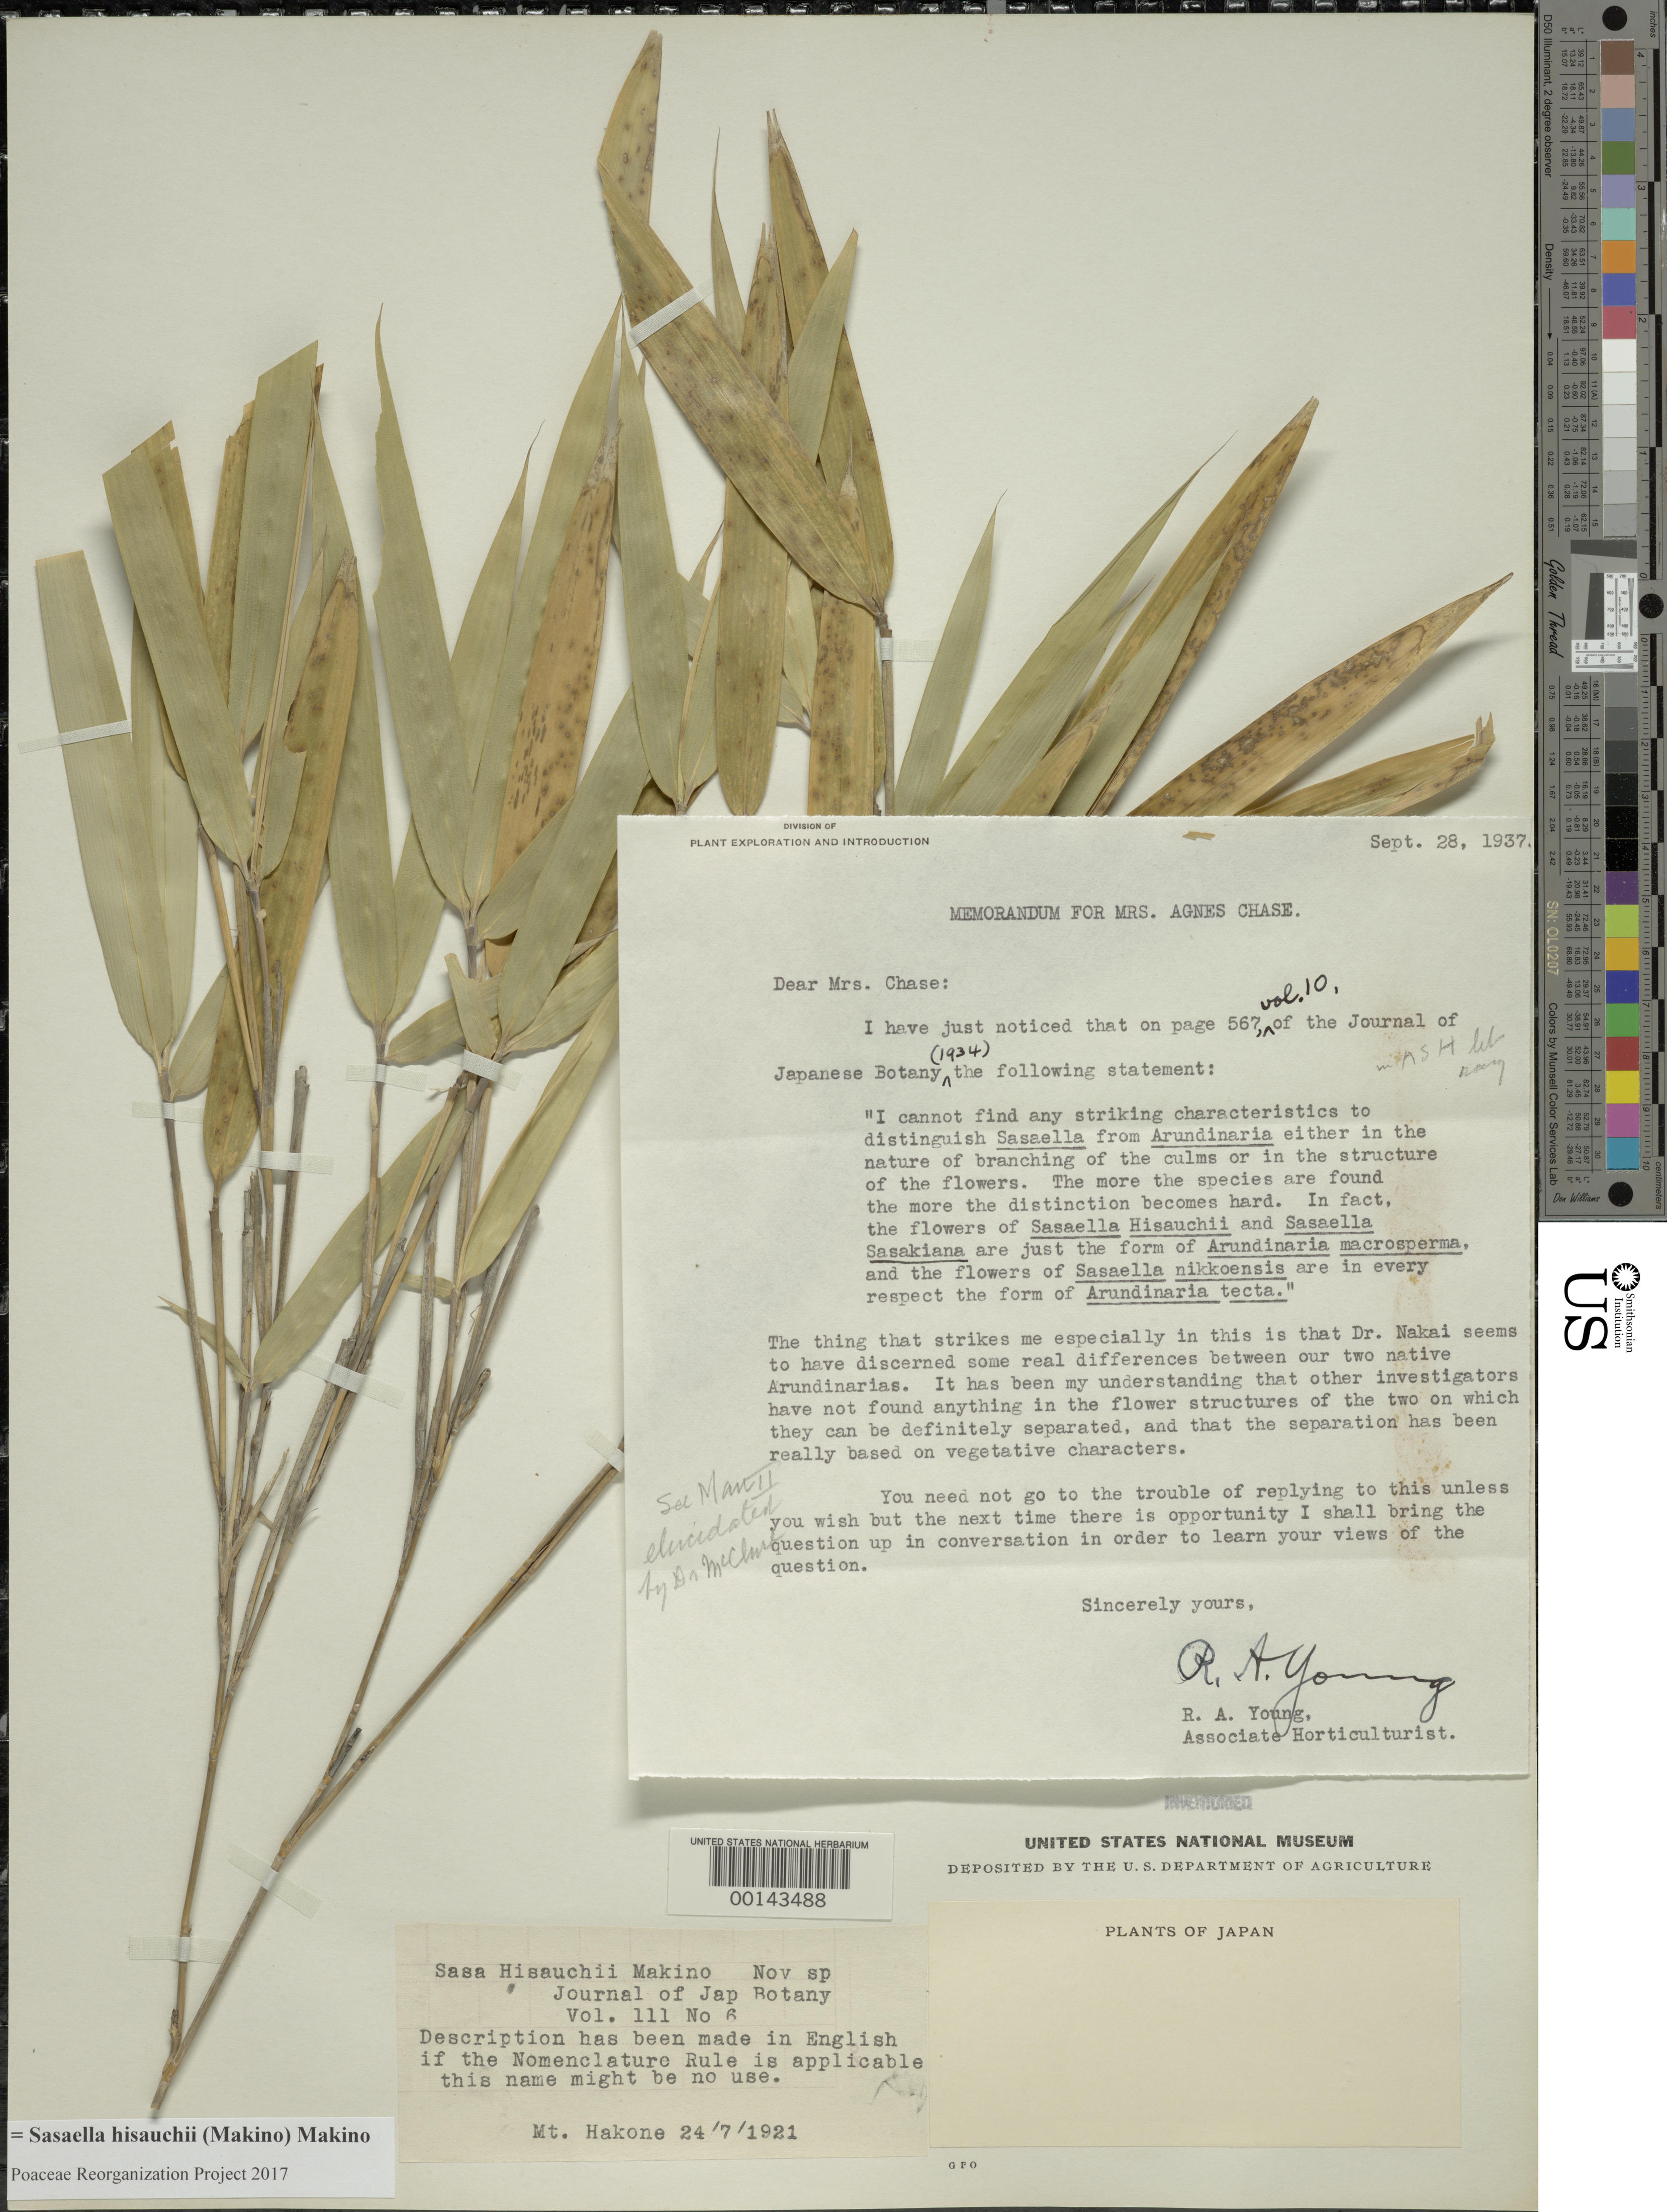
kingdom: Plantae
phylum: Tracheophyta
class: Liliopsida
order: Poales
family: Poaceae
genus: Sasa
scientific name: Sasa hisauchii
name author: (Makino) Makino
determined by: Poaceae Reorganization Project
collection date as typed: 24 Jul 1921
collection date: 1921-07-24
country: Japan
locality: Mt. hakone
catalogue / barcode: US 1385270